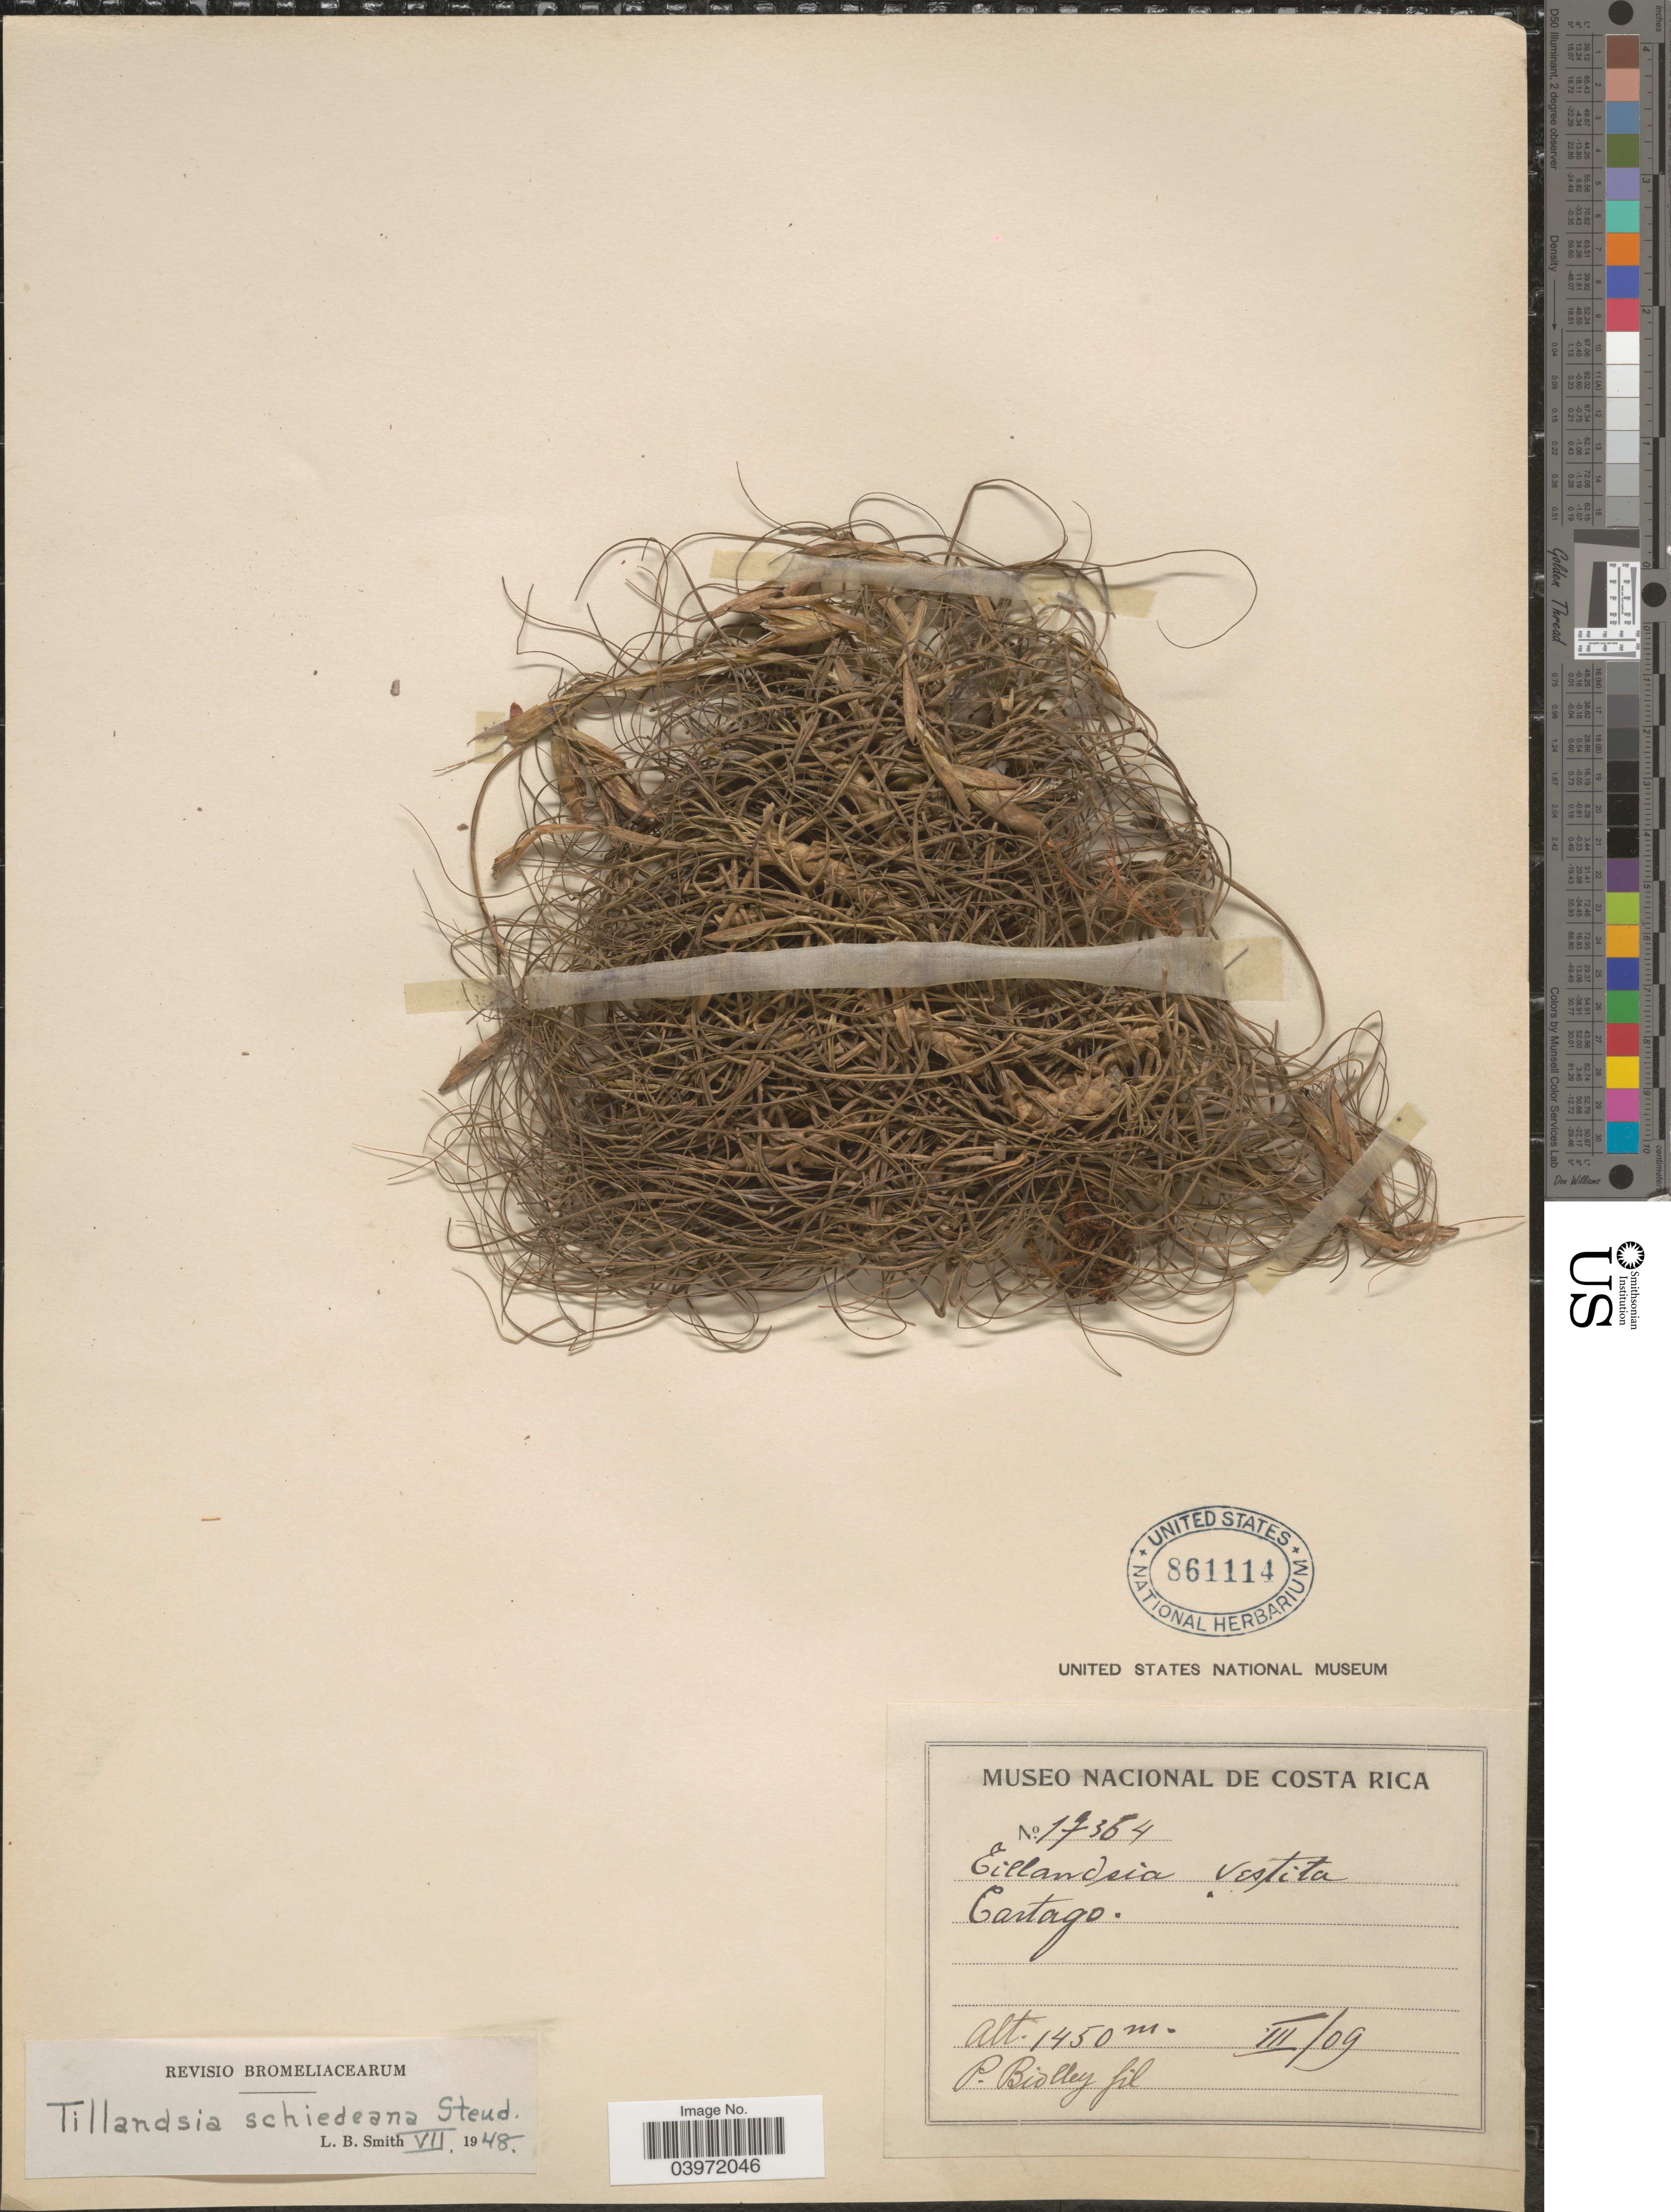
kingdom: Plantae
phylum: Tracheophyta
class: Liliopsida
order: Poales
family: Bromeliaceae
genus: Tillandsia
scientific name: Tillandsia schiedeana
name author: Steud.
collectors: P. Biolley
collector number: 17364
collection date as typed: Transcribed d/m/y: /3/9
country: Costa Rica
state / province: Cartago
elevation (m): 1450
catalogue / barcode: US 861114